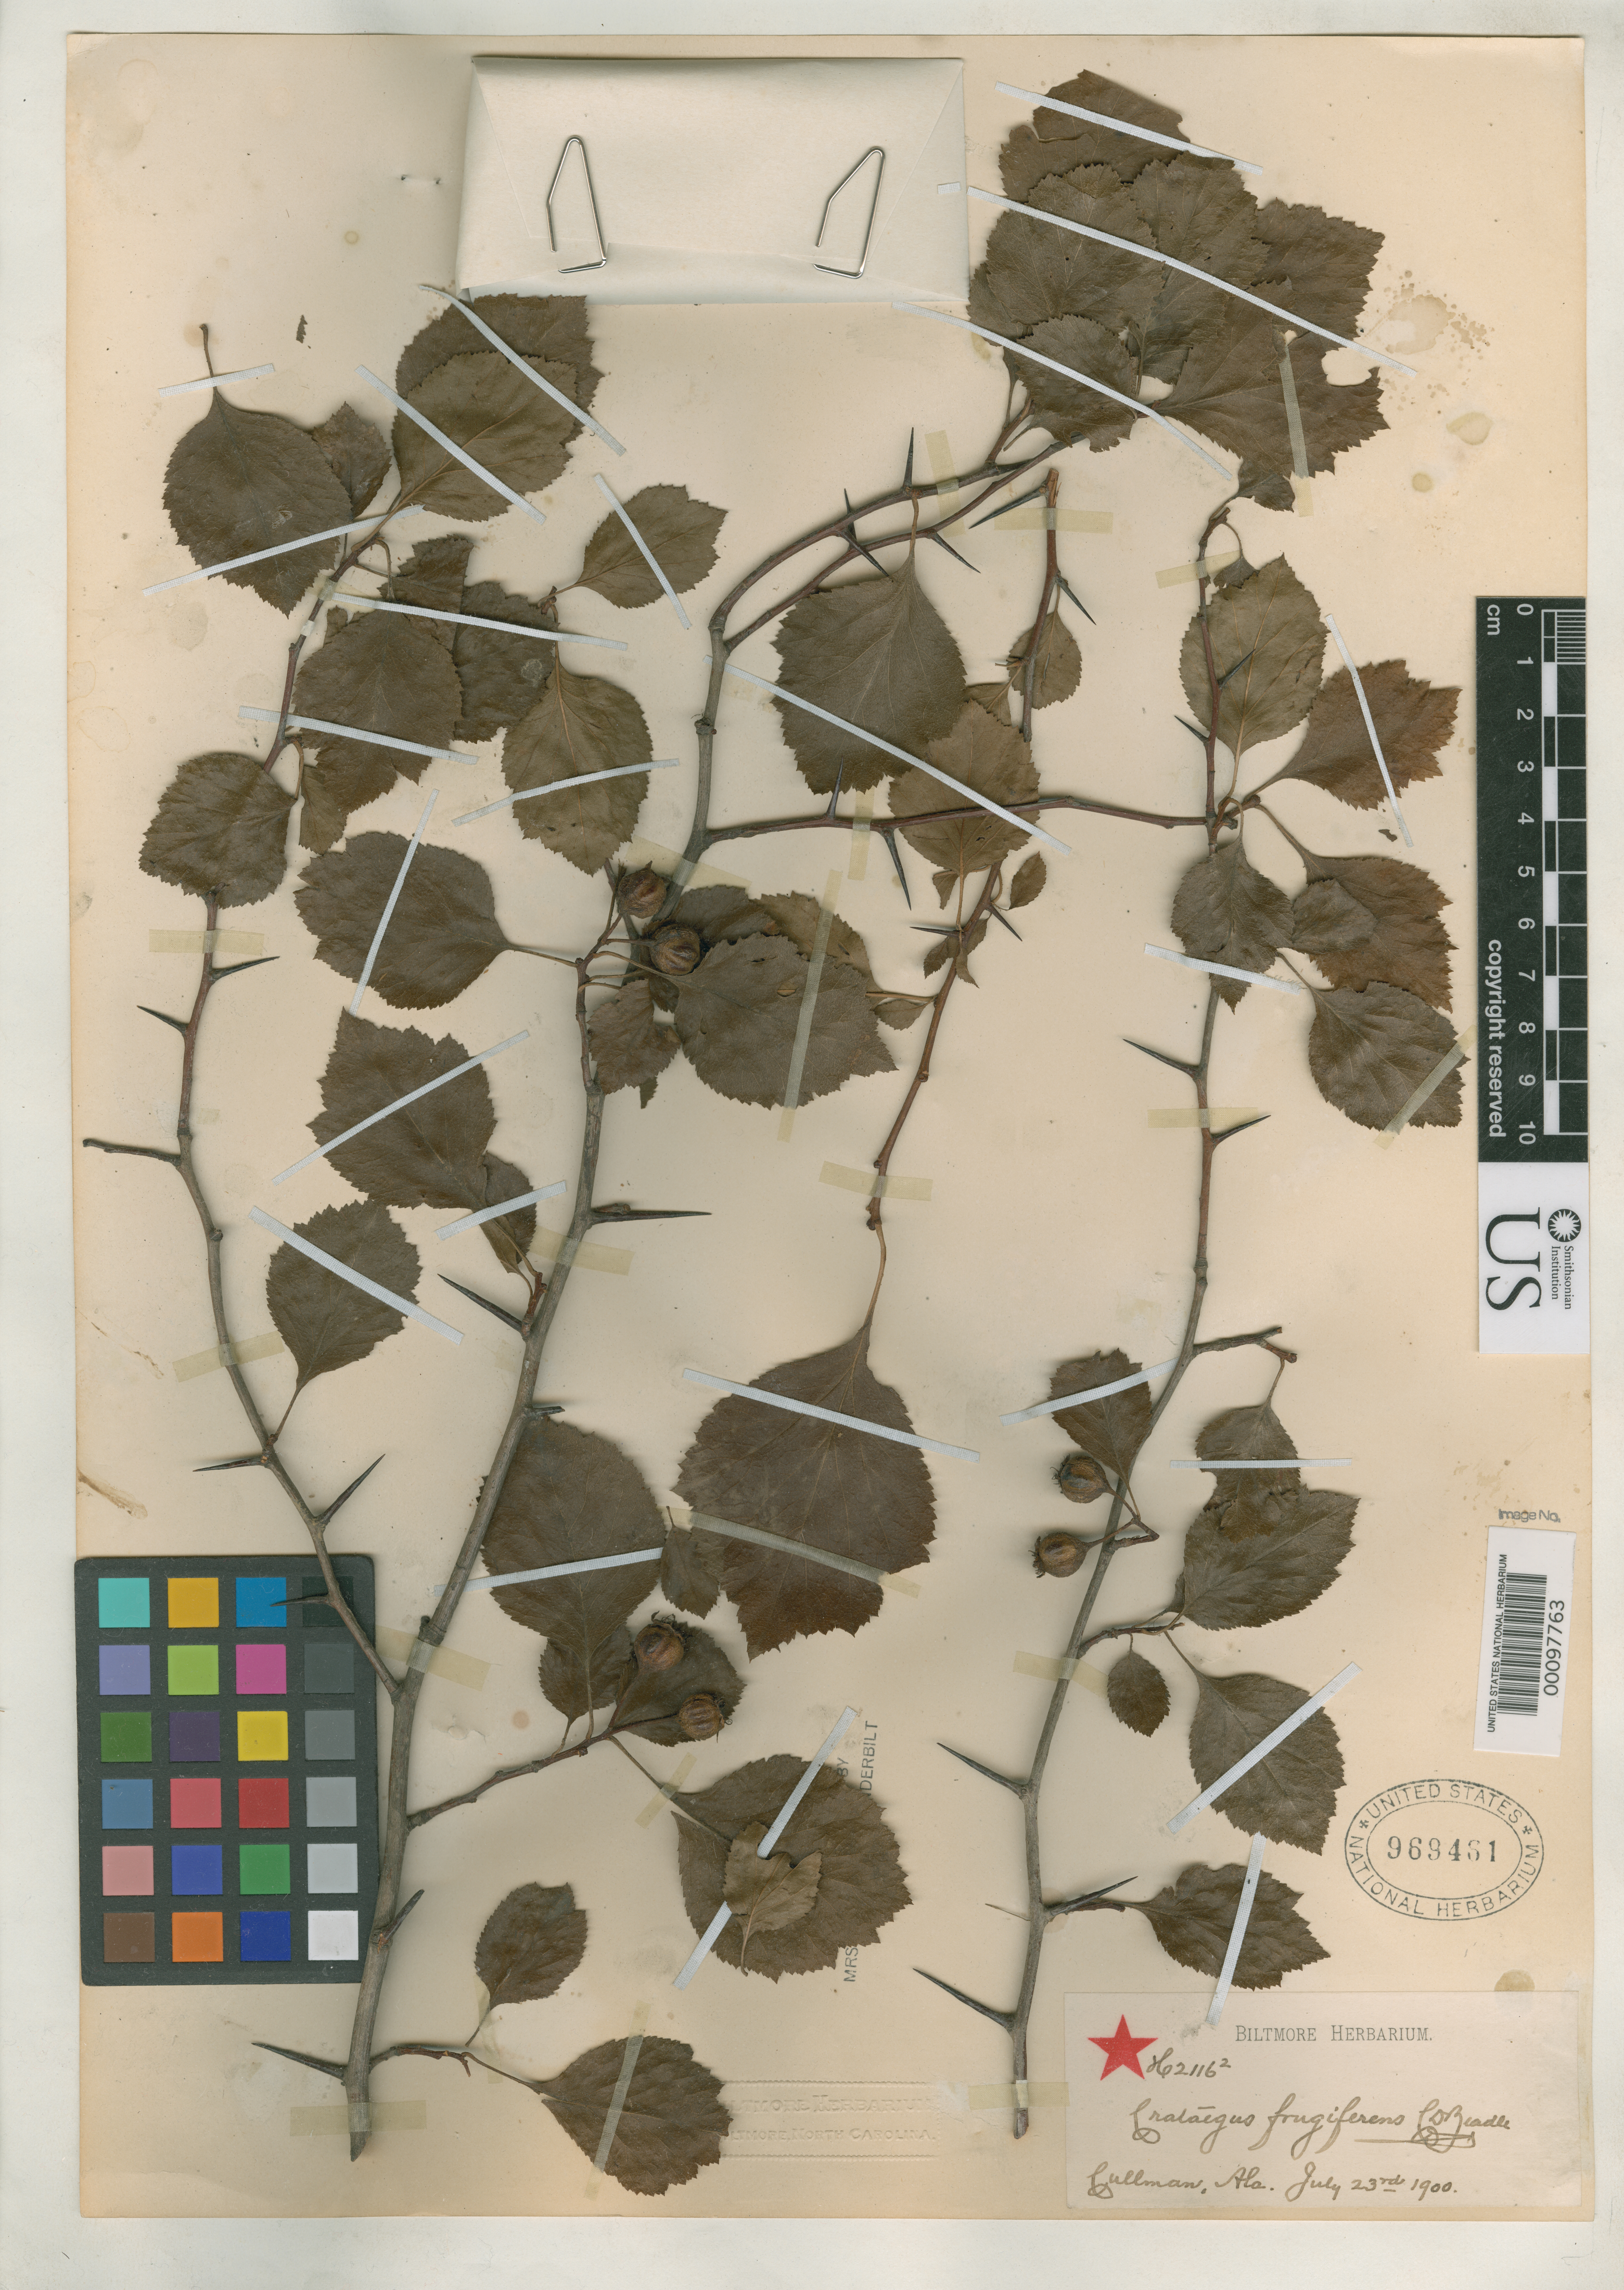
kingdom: Plantae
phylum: Tracheophyta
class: Magnoliopsida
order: Rosales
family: Rosaceae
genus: Crataegus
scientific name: Crataegus frugiferens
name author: Beadle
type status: Syntype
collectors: ex herb. Biltmore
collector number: H 2116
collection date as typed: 24 Apr 1900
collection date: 1900-04-24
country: United States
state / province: Alabama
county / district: Cullman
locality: Cullman.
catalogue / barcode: US 969461